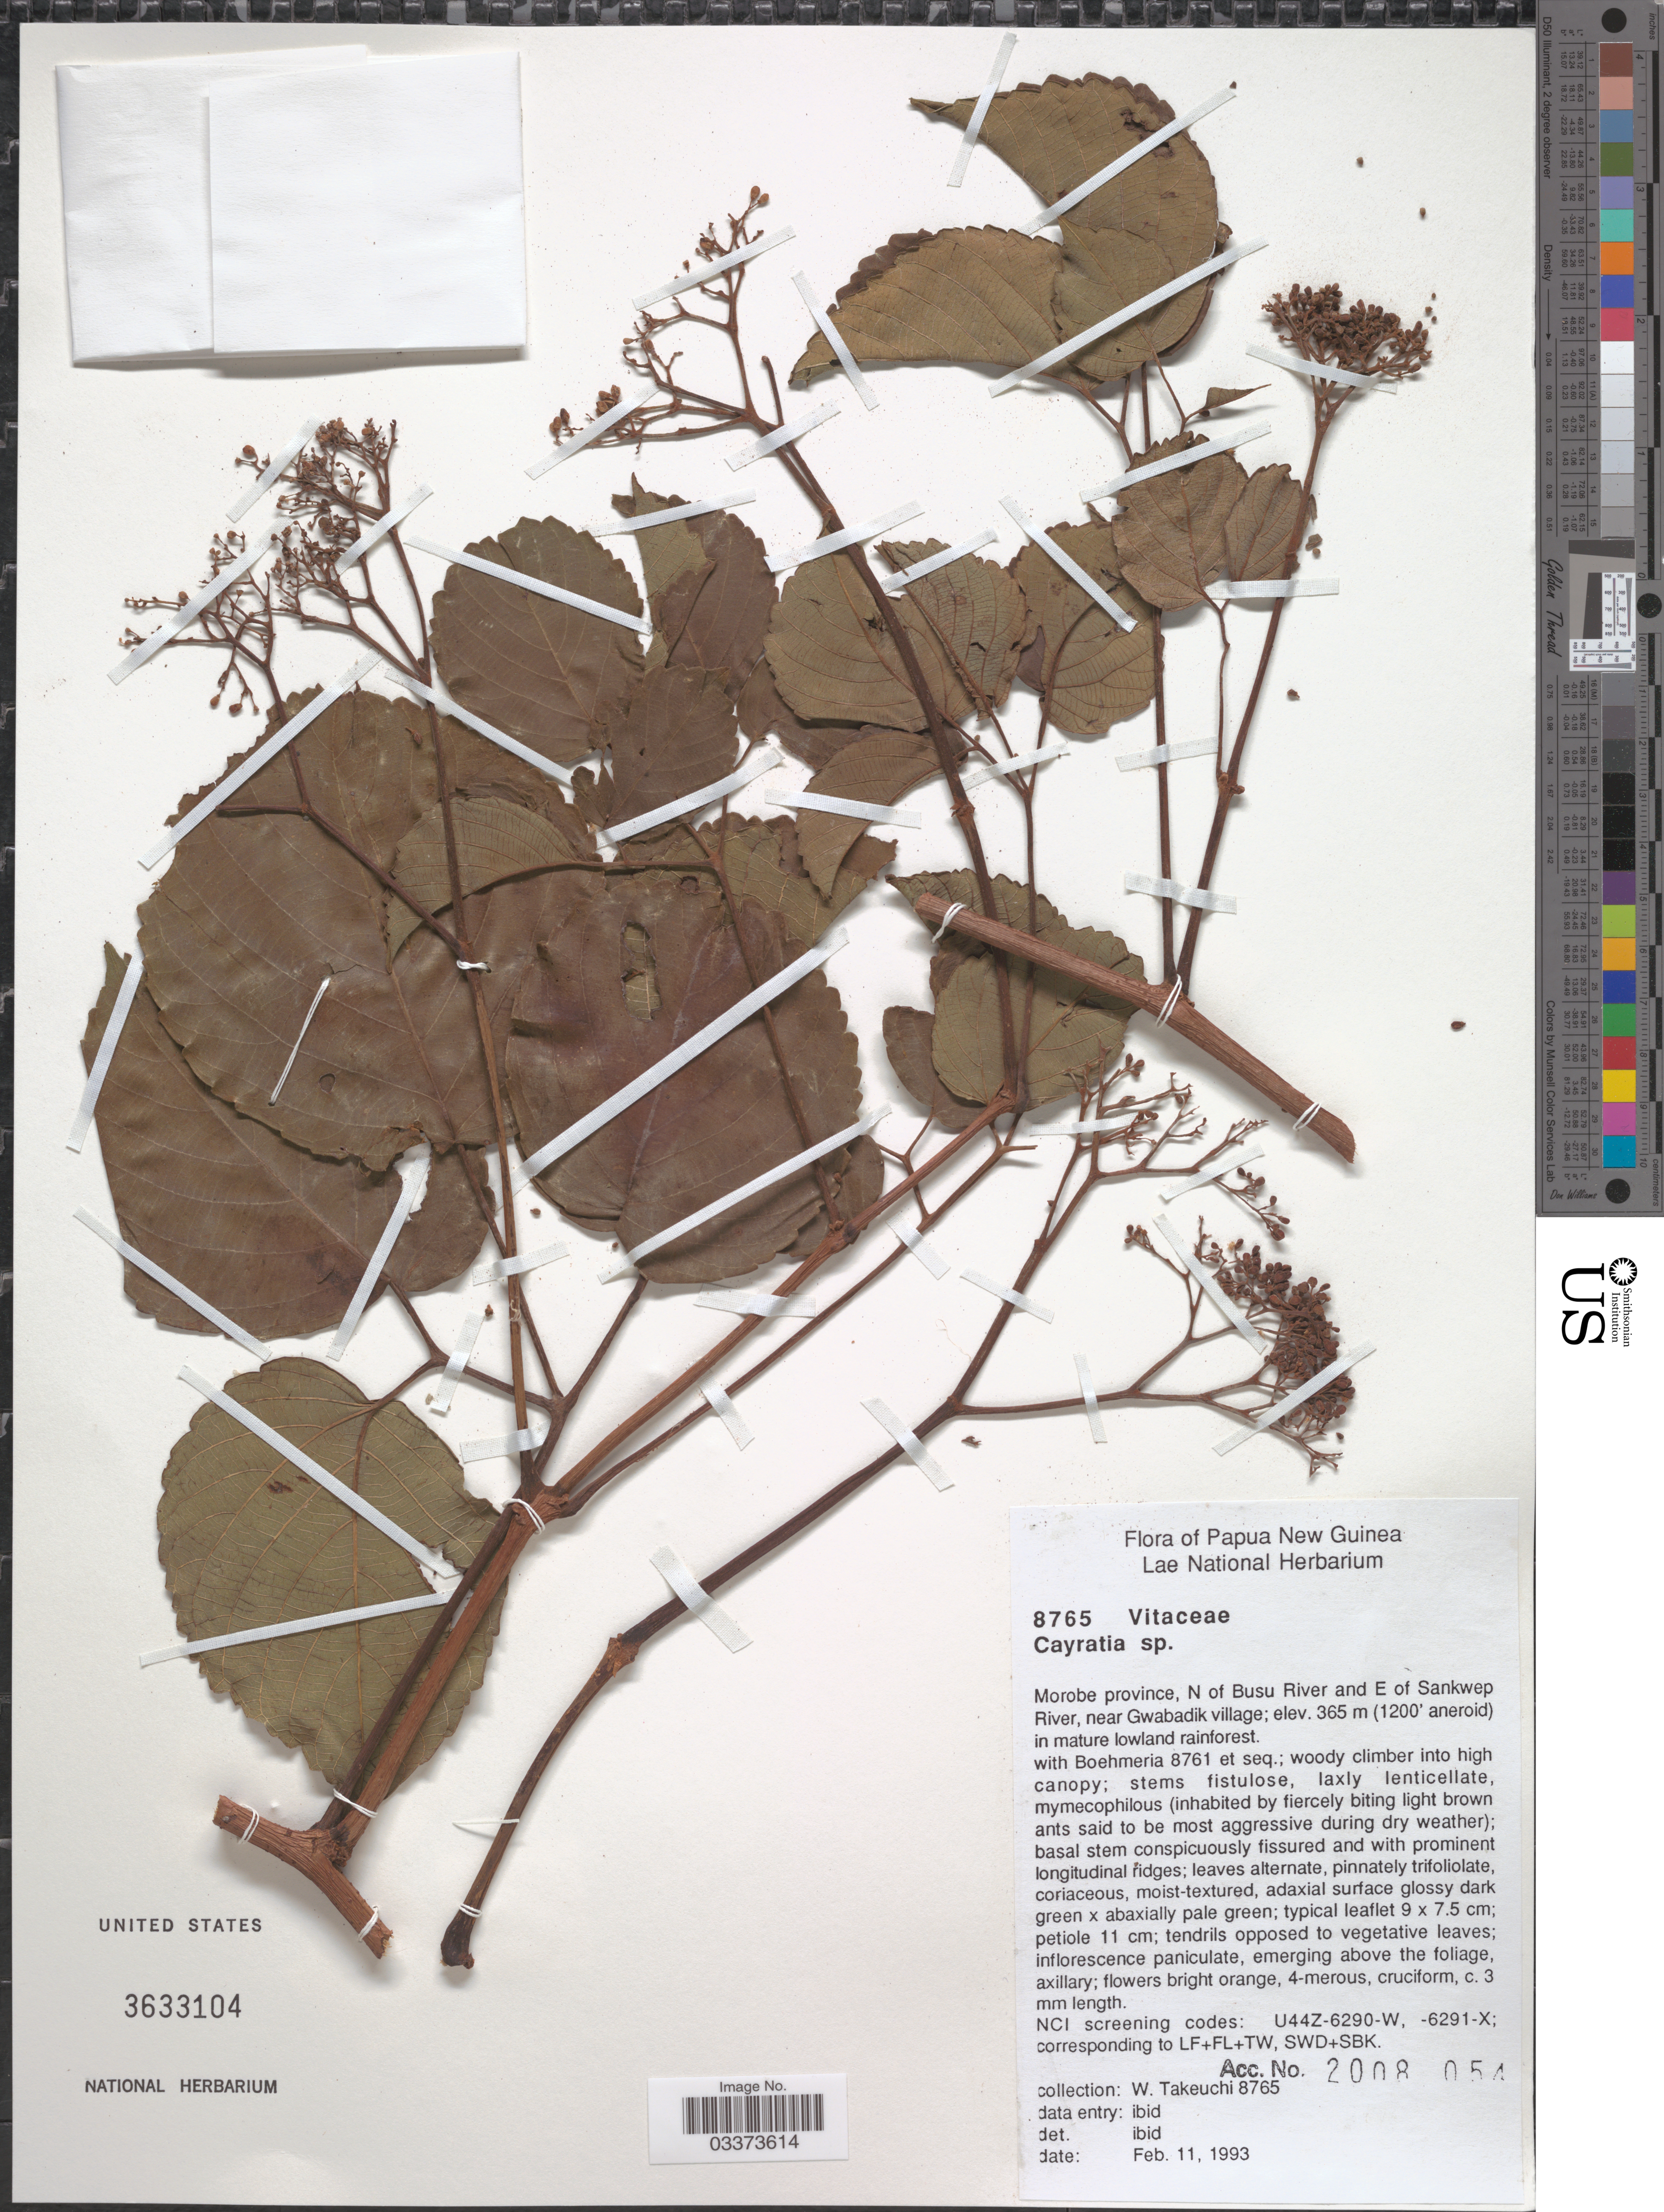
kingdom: Plantae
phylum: Tracheophyta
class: Magnoliopsida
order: Vitales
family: Vitaceae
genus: Cayratia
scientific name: Cayratia sp.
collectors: W. Takeuchi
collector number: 8765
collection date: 1993-02-11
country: Papua New Guinea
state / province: Morobe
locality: N of Busu River and E of Sankwep River, near Gwabadik village.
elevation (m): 365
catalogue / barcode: US 3633104